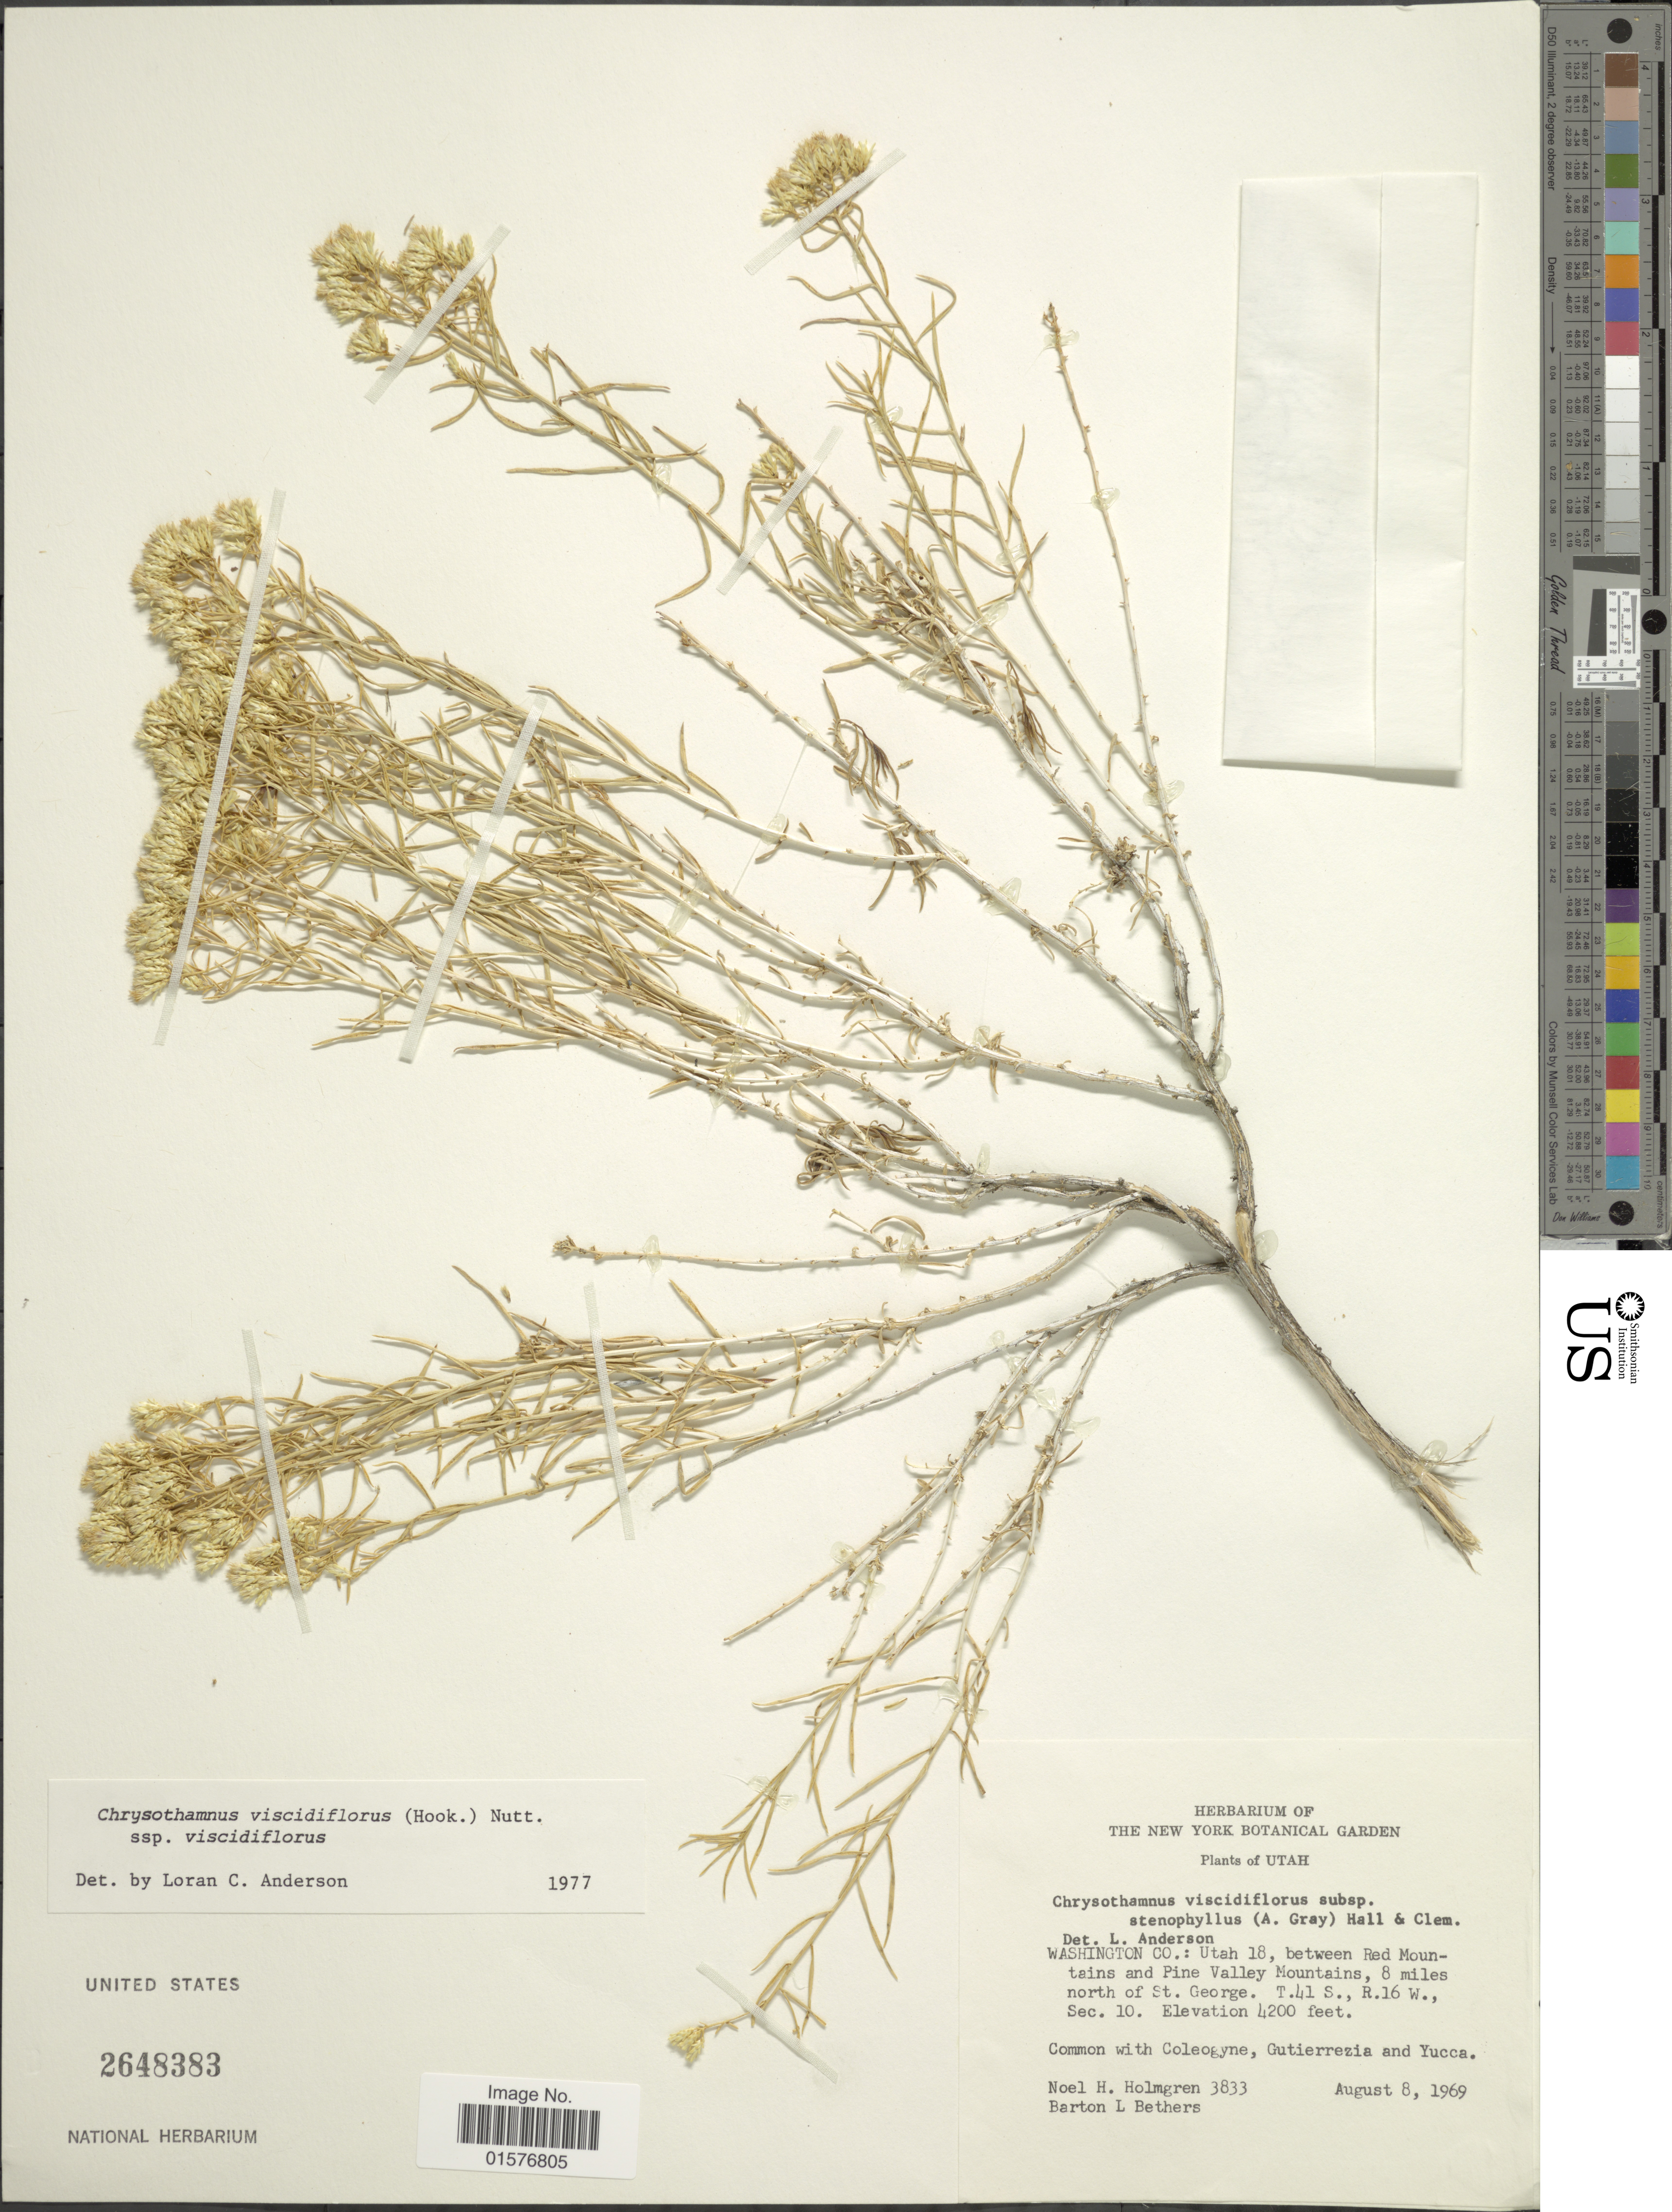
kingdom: Plantae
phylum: Tracheophyta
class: Magnoliopsida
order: Asterales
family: Asteraceae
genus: Chrysothamnus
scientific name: Chrysothamnus viscidiflorus subsp. viscidiflorus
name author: (Hook.) Nutt.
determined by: Urbatsch, Lowell E., Curator (LSU), Louisiana State University (UNITED STATES)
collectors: N. H. Holmgren & B. Bethers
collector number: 3833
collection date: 1969-08-08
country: United States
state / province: Utah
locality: Washington Co.: Utah 18, between Red Mountains and PIne Valley Mountains, 8 miles north of St. George. T.41 S., R.16 W., Sec. 10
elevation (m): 1280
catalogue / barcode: US 2648383